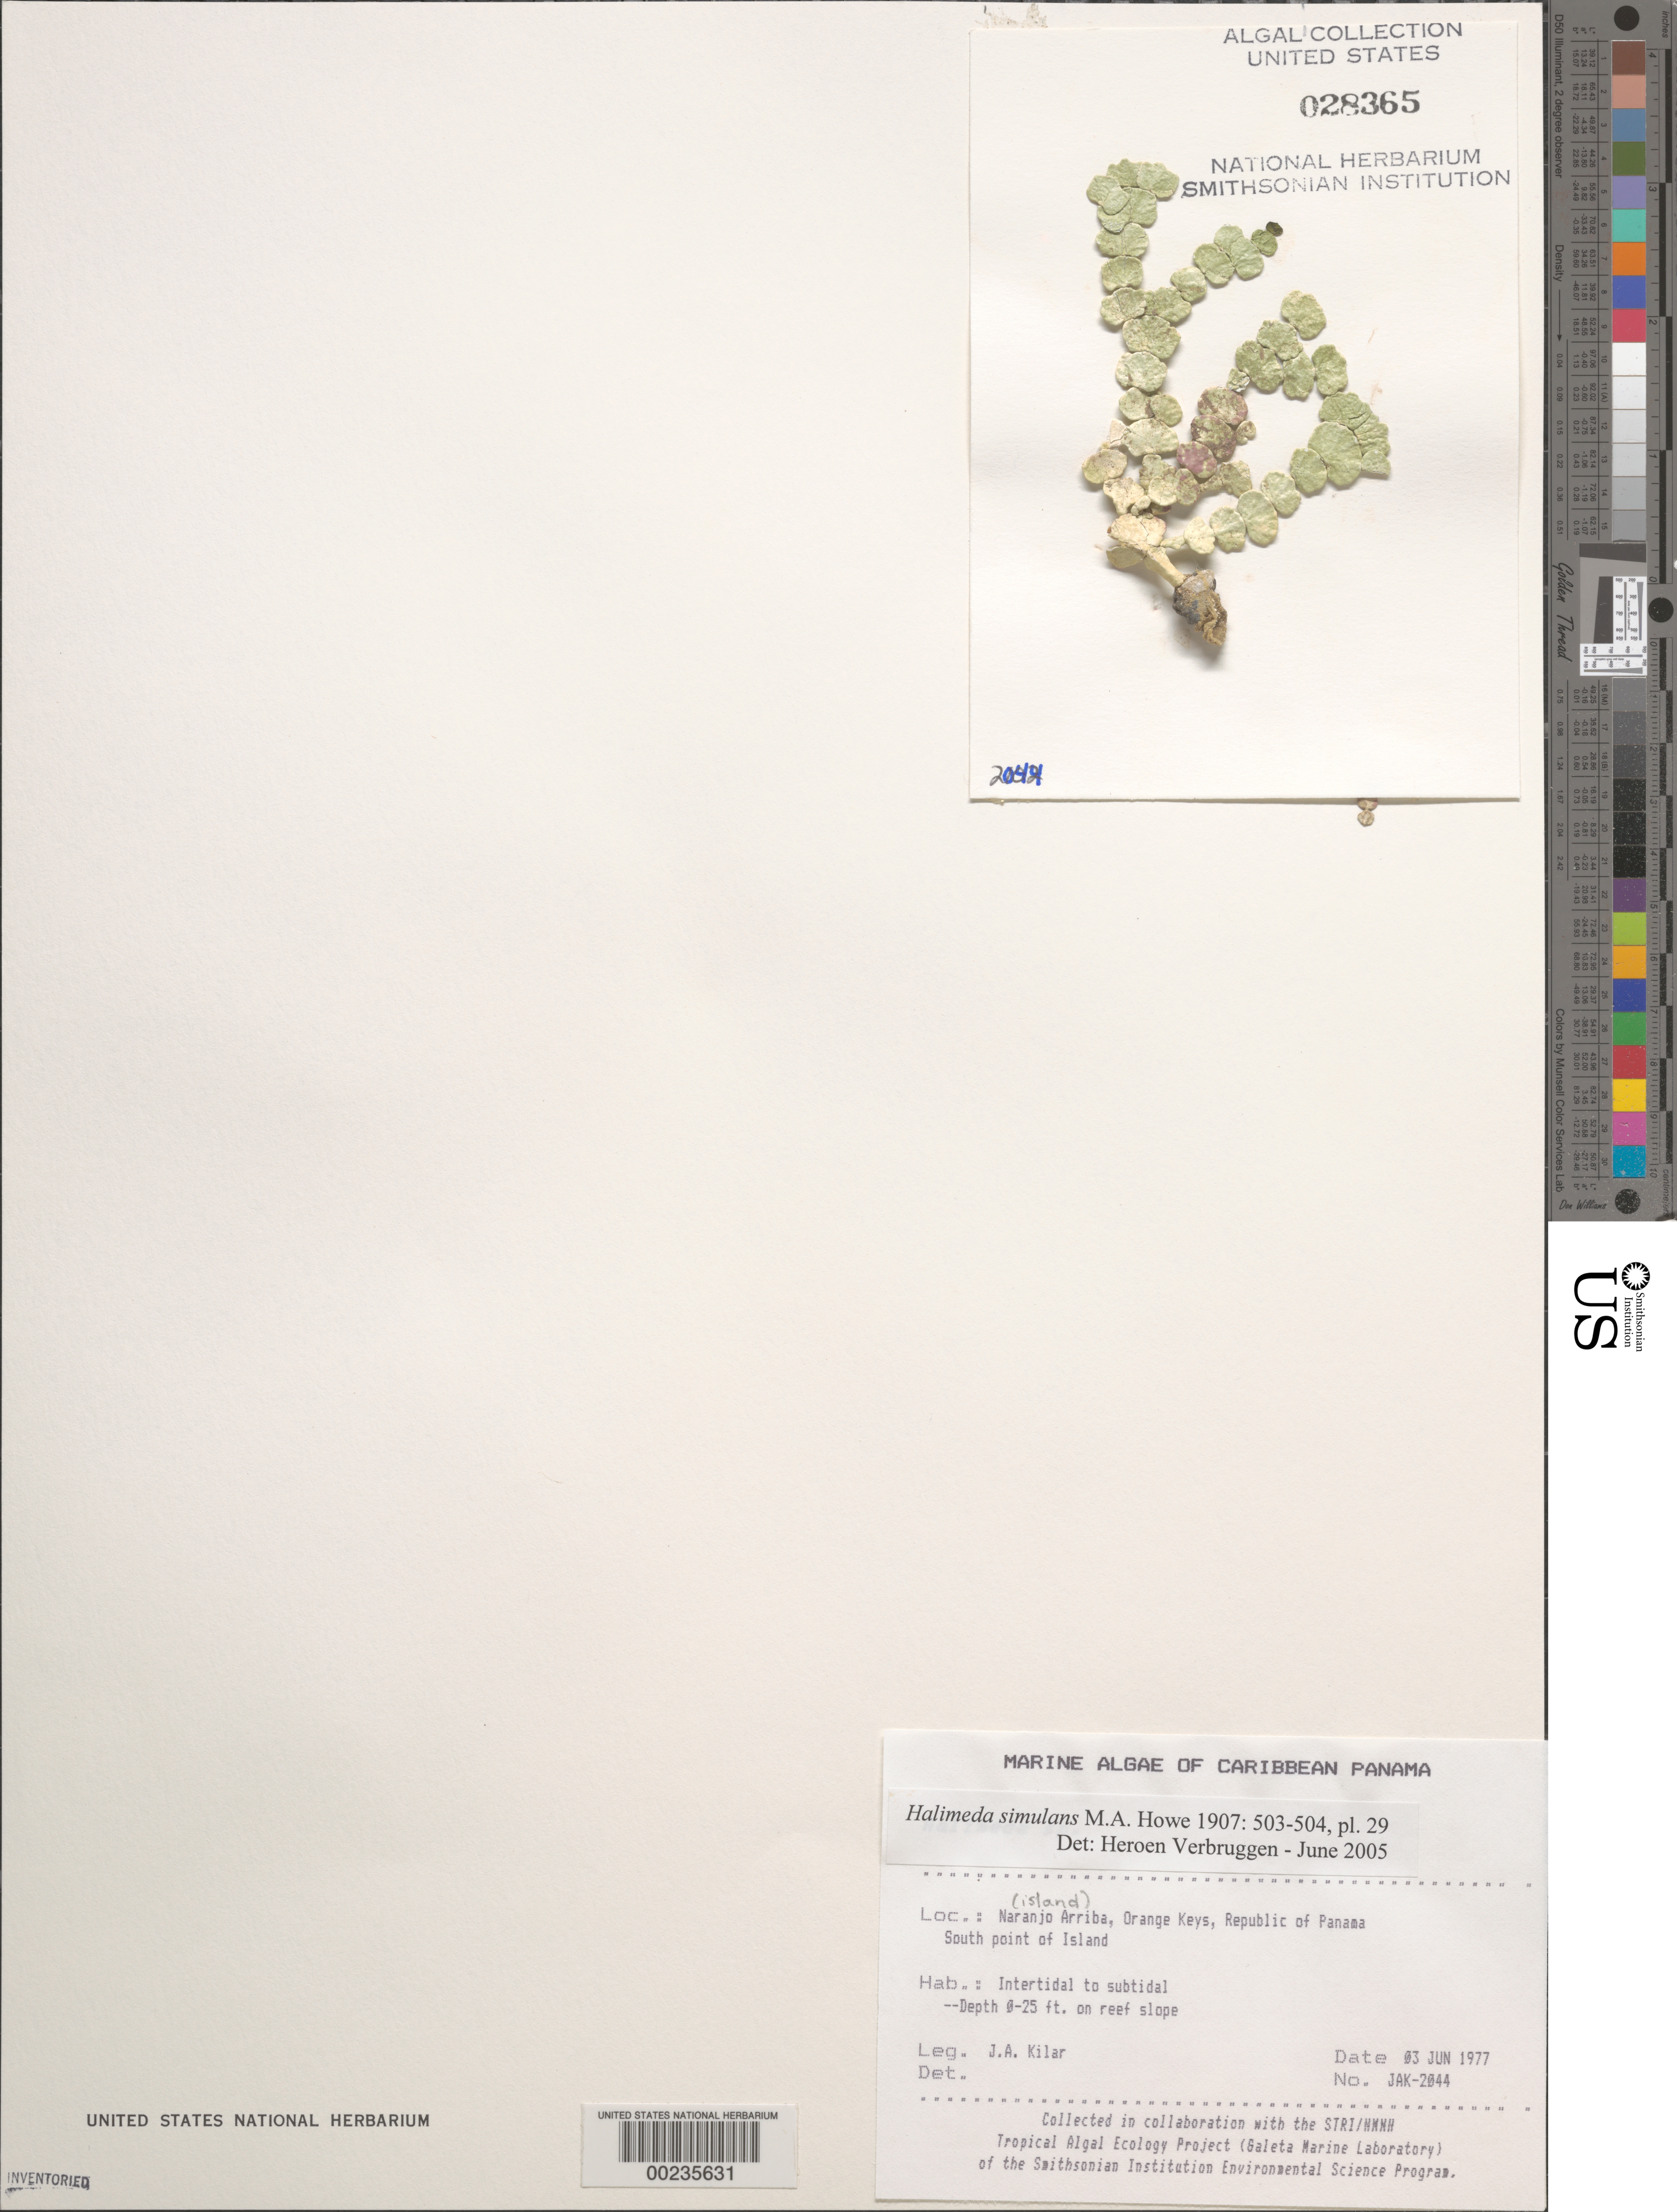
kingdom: Plantae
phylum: Chlorophyta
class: Ulvophyceae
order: Bryopsidales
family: Halimedaceae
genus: Halimeda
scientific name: Halimeda simulans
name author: M. Howe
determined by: Verbruggen, H.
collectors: J. A. Kilar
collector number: JAK-2044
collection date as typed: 03 Jun 1977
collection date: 1977-06-03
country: Panama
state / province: Colón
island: Naranjo Arriba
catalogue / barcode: US 28365